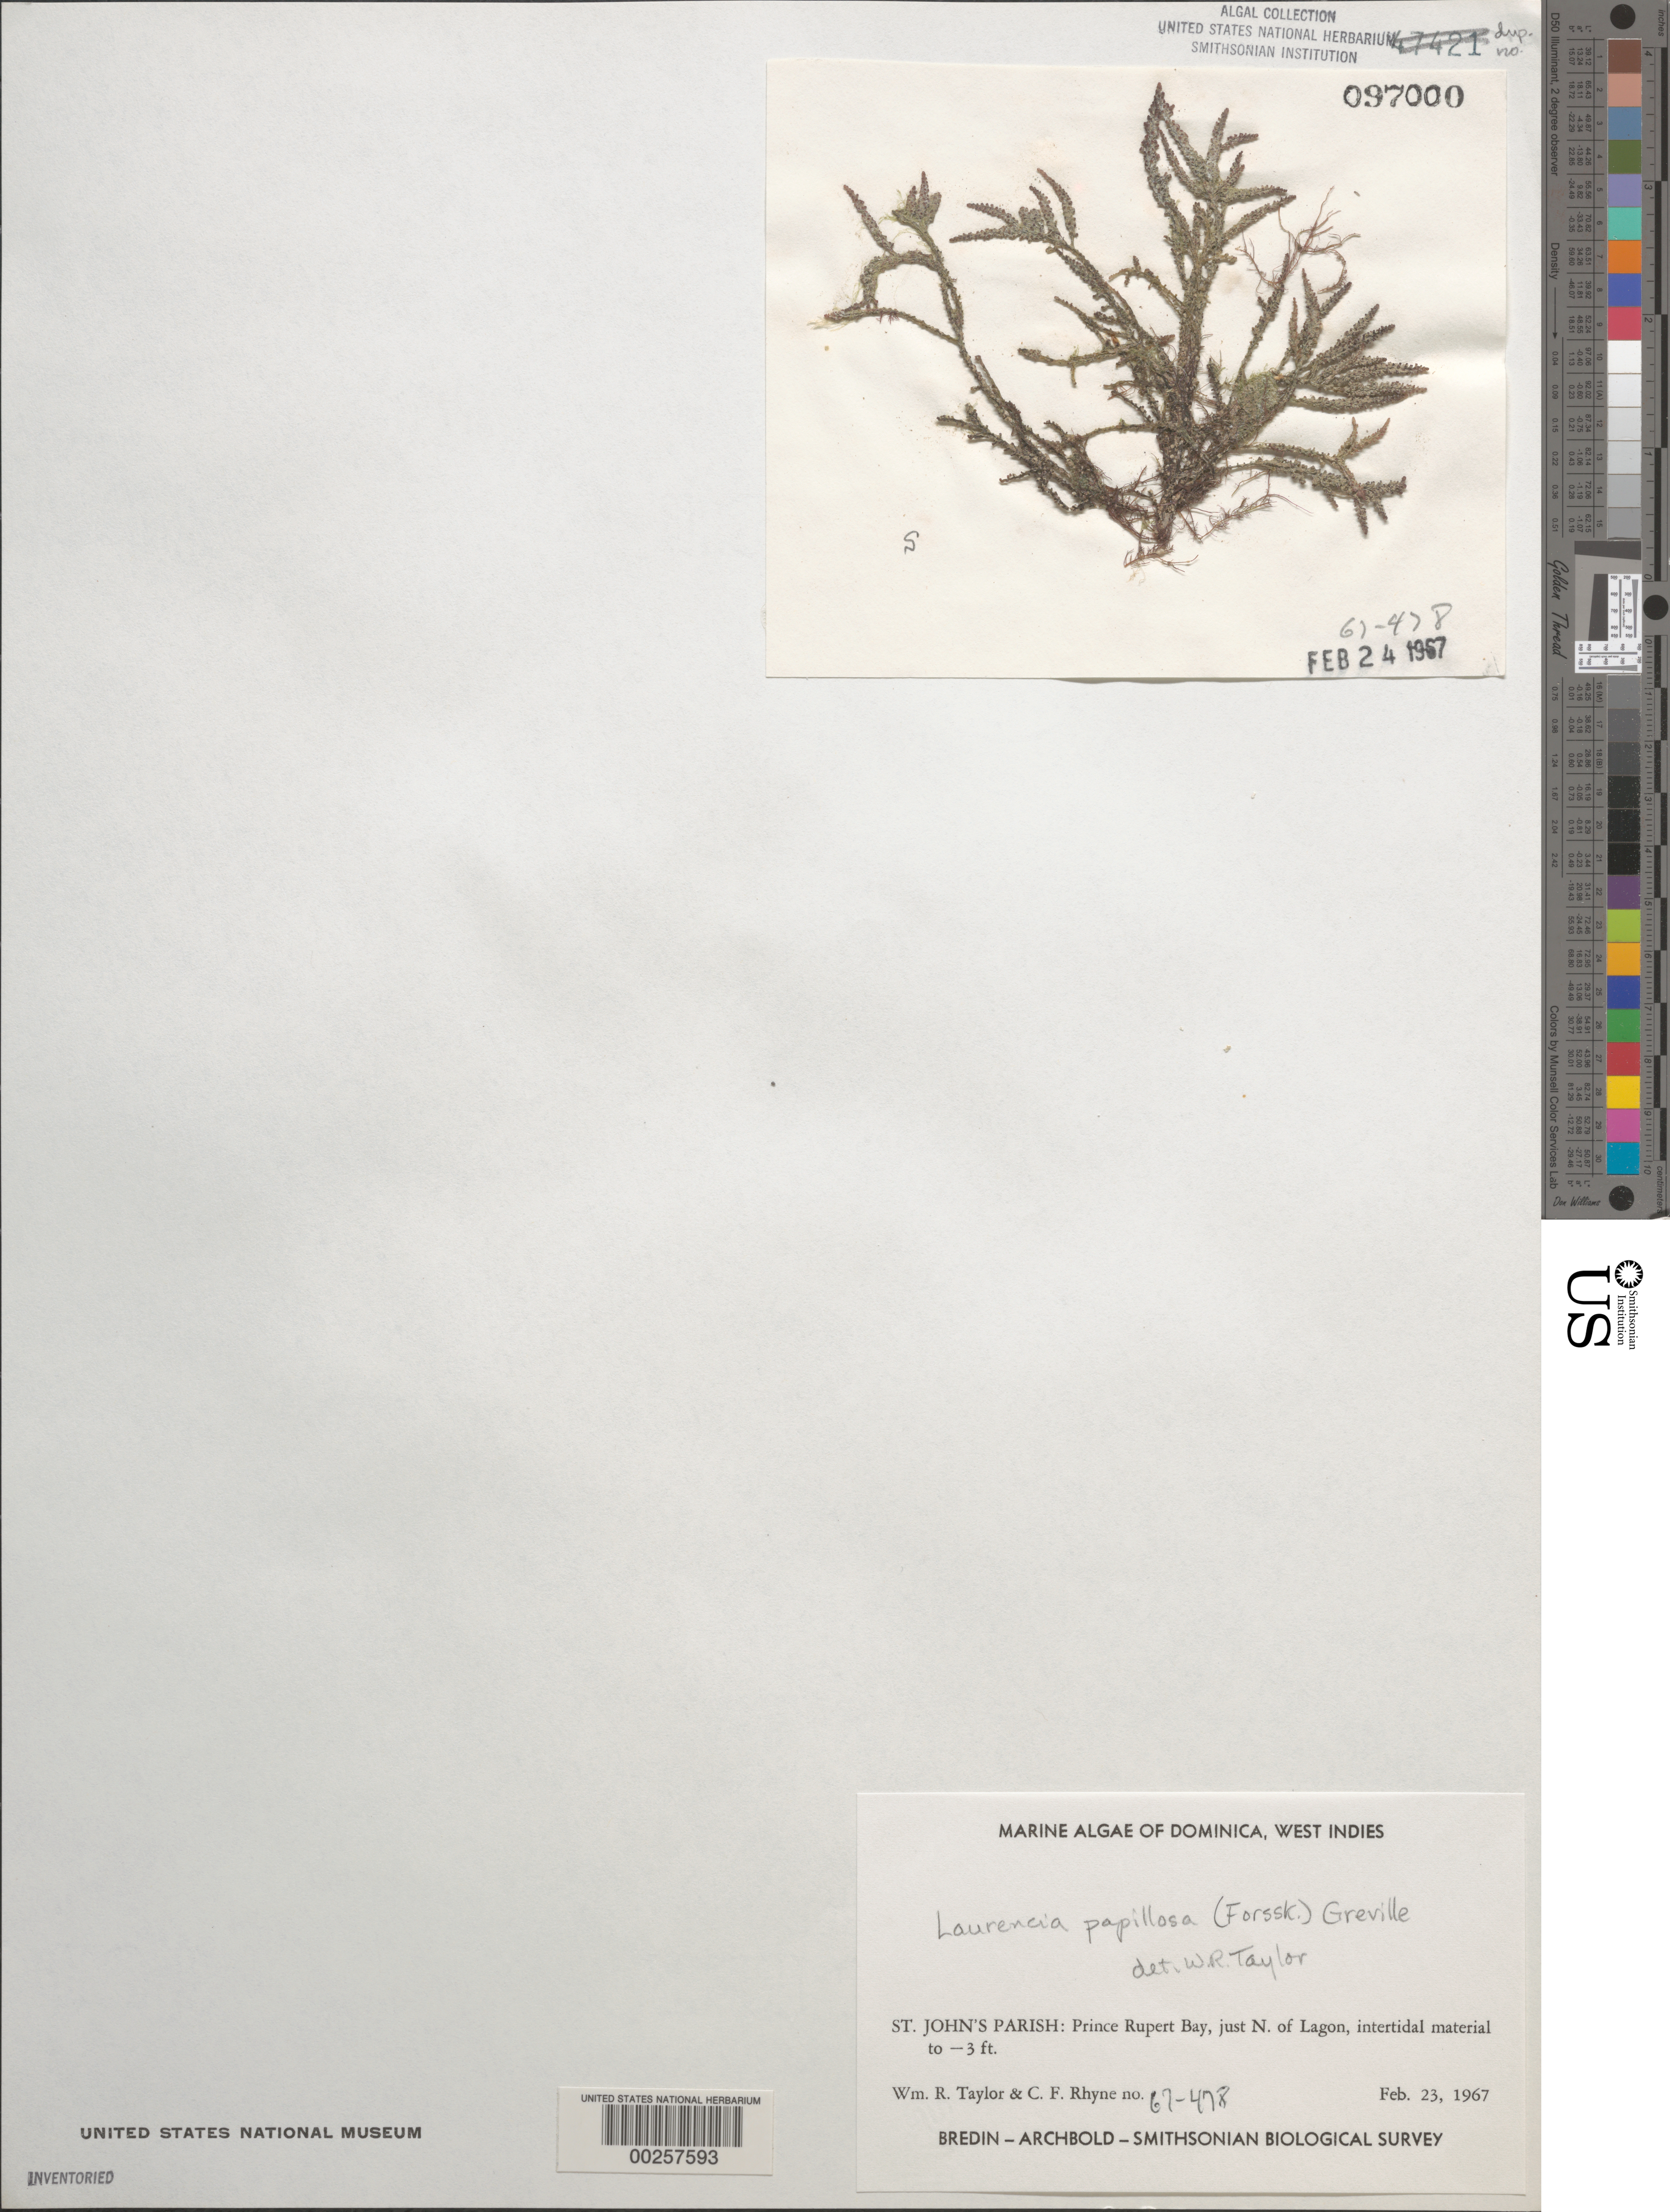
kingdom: Plantae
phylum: Rhodophyta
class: Florideophyceae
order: Ceramiales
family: Rhodomelaceae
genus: Palisada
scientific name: Palisada perforata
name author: (Bory) K.W. Nam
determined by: Algae name updating Project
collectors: W. R. Taylor & C. Rhyne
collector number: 67-478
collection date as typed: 23 Feb 1967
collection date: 1967-02-23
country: Dominica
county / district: St. John's Parish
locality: Prince Rupert Bay, just north of Lagon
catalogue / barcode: US 97000